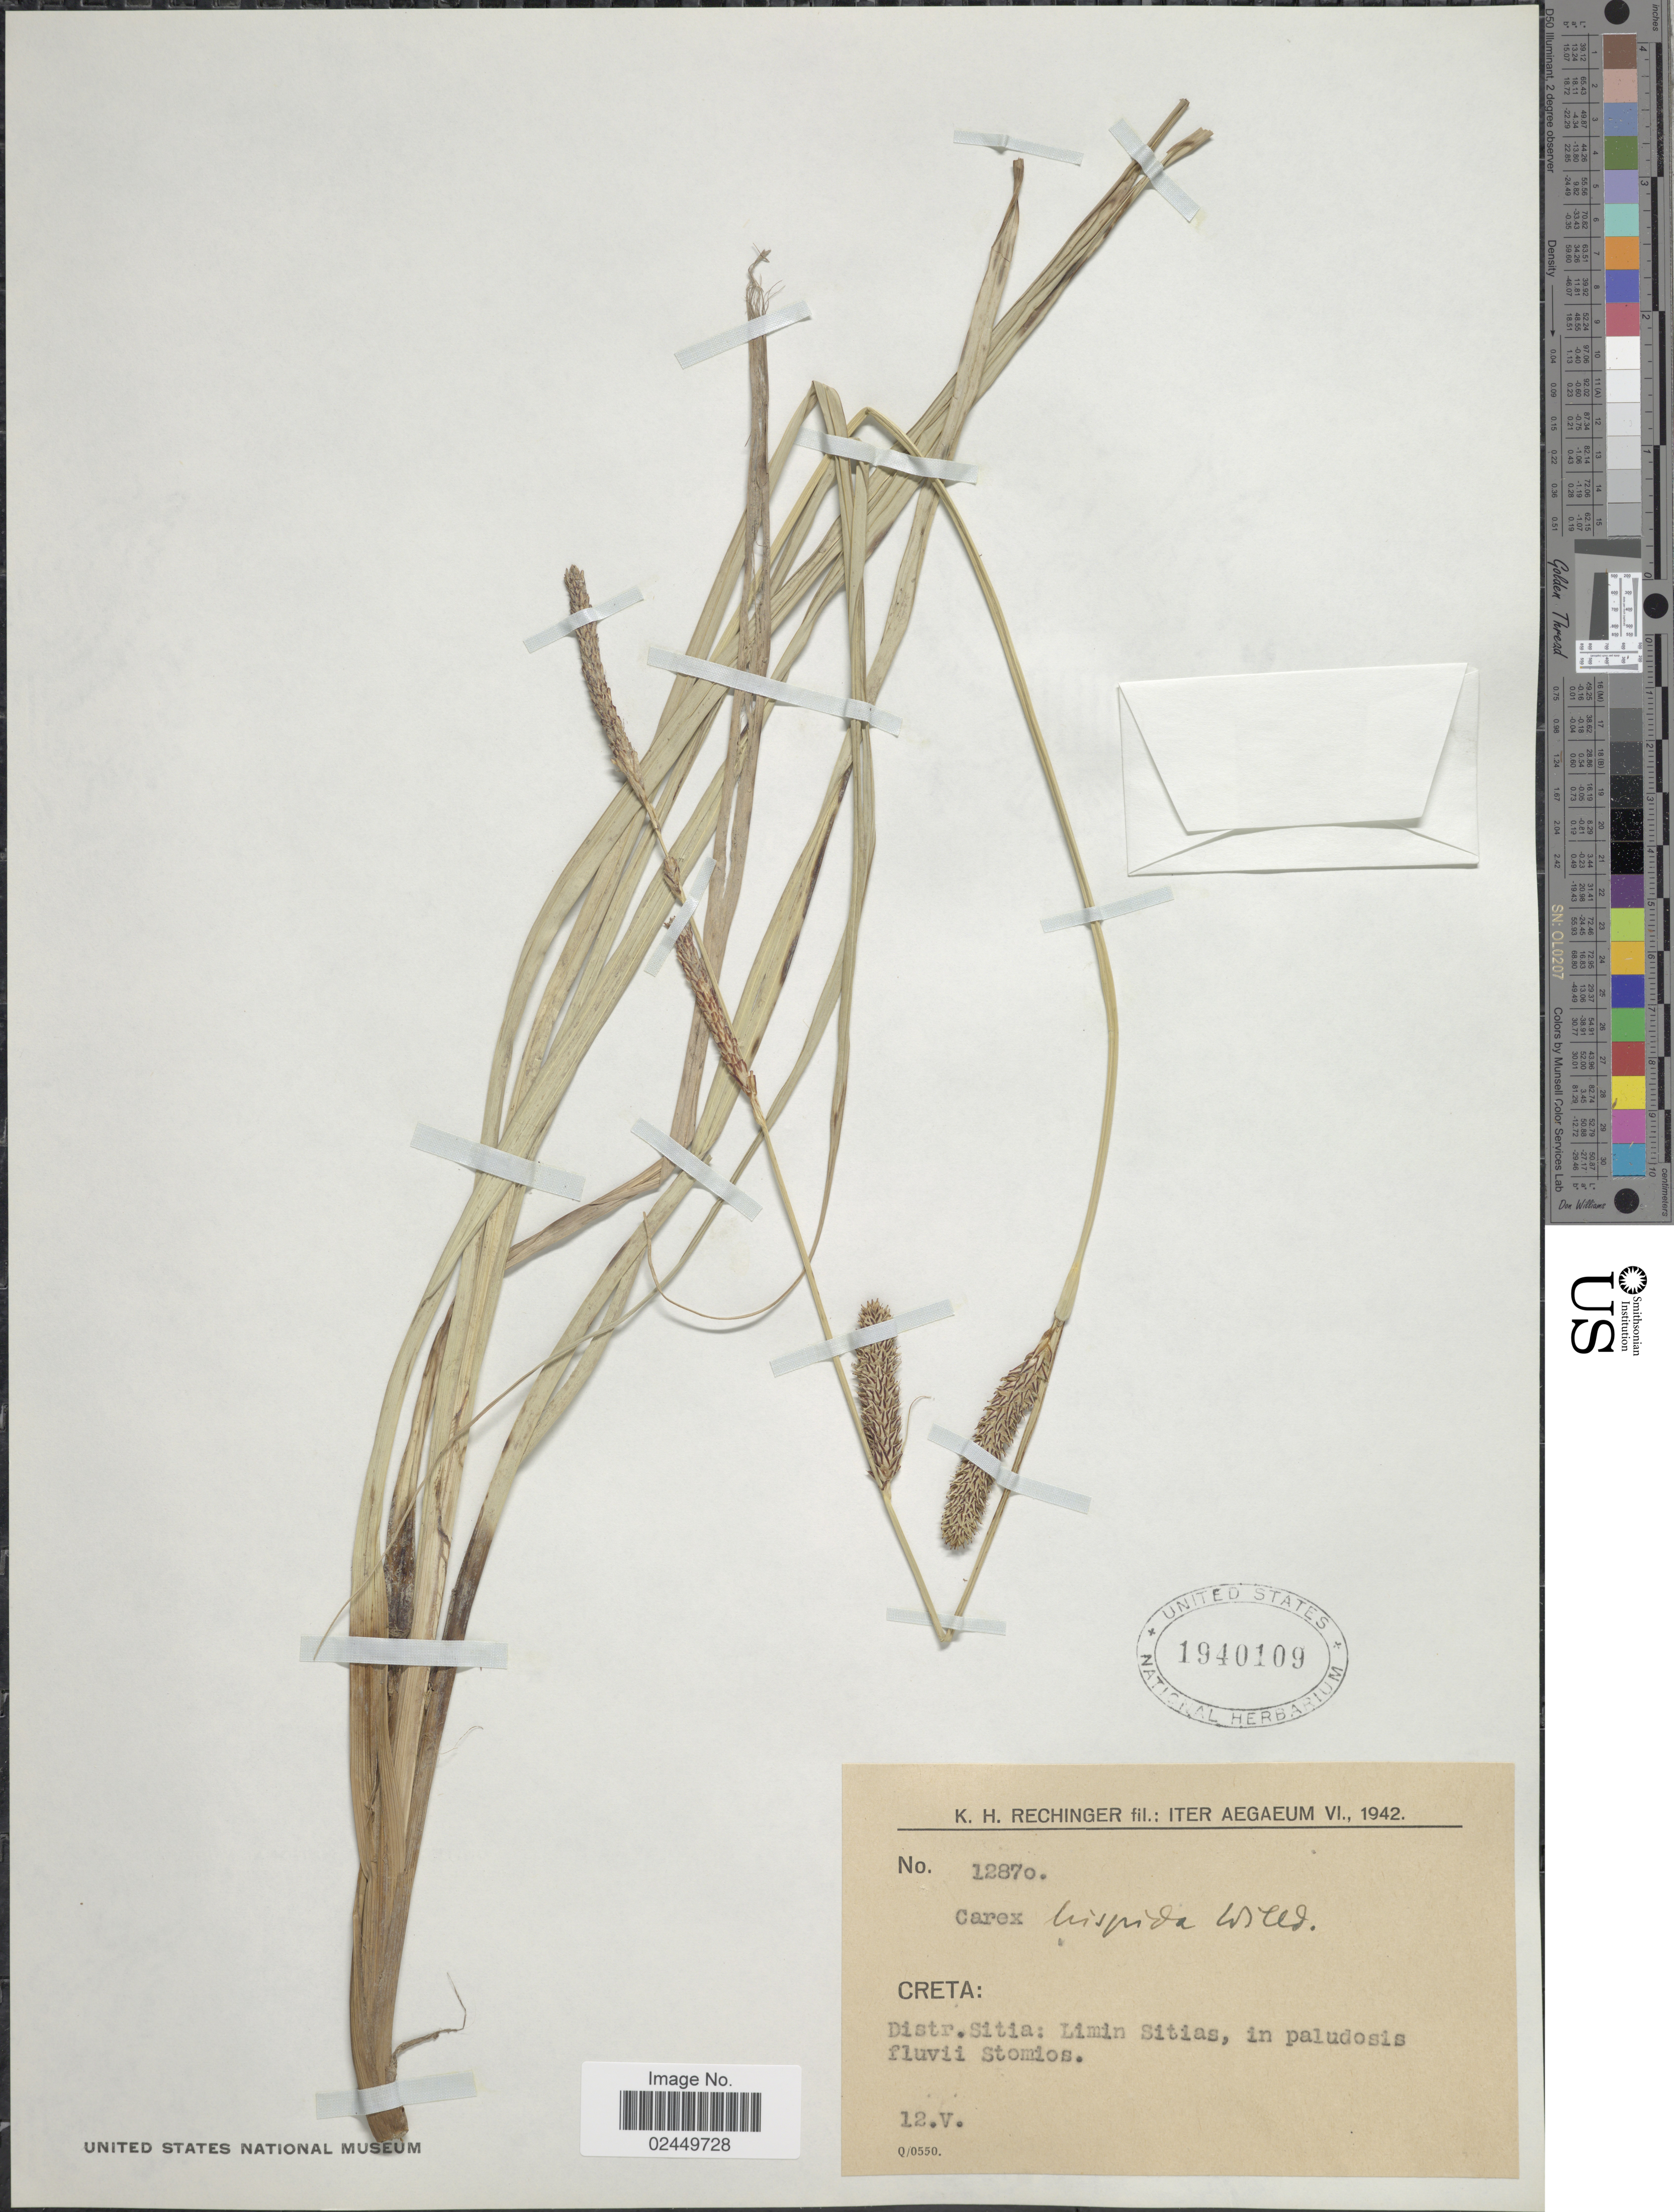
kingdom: Plantae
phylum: Tracheophyta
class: Liliopsida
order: Poales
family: Cyperaceae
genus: Carex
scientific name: Carex hispida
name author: Willd. ex Schkuhr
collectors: K. H. Rechinger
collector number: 1287o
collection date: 1942-05-12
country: Greece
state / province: Crete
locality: Aegaeum VI. Creta: Distr. Sitia: Limin Sitias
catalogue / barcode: US 1940109